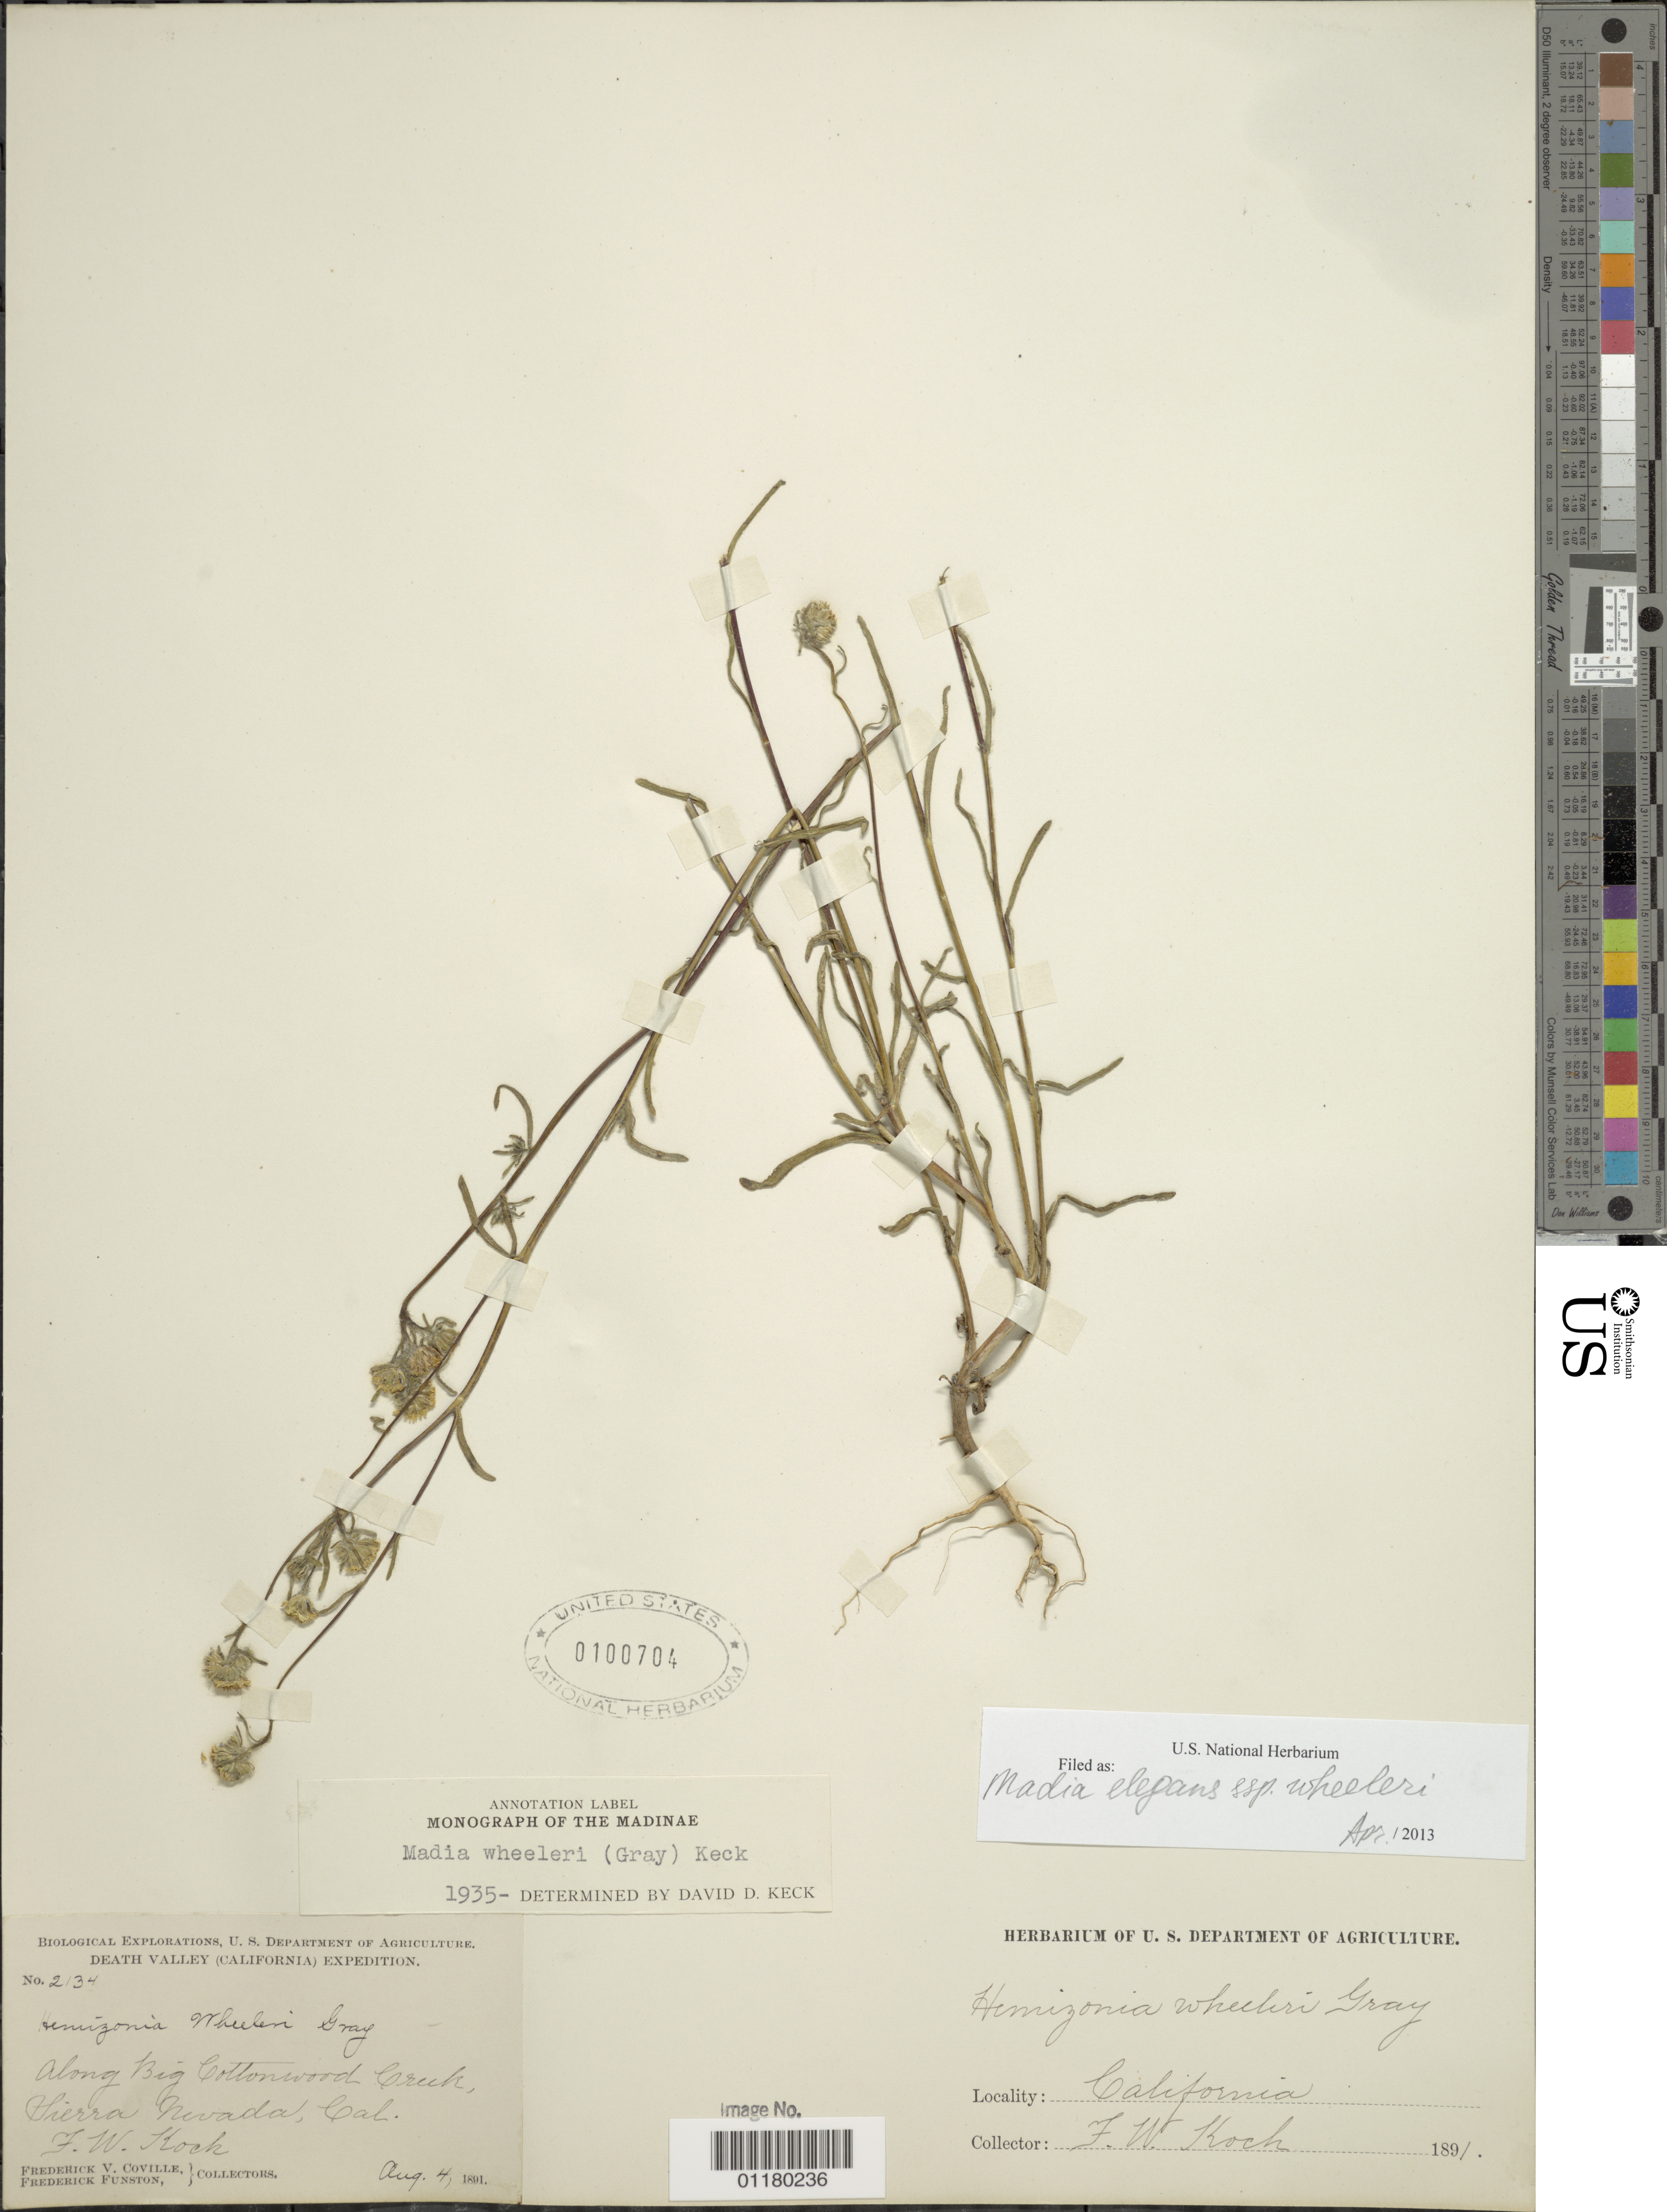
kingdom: Plantae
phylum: Tracheophyta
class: Magnoliopsida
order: Asterales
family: Asteraceae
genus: Madia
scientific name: Madia elegans subsp. wheeleri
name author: (A. Gray) D.D. Keck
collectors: F. W. Koch, F. V. Coville & F. Funston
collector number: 2134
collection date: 1891-08-04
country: United States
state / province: California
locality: along Big Cottonwood Creek, Sierra Nevada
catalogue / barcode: US 100704